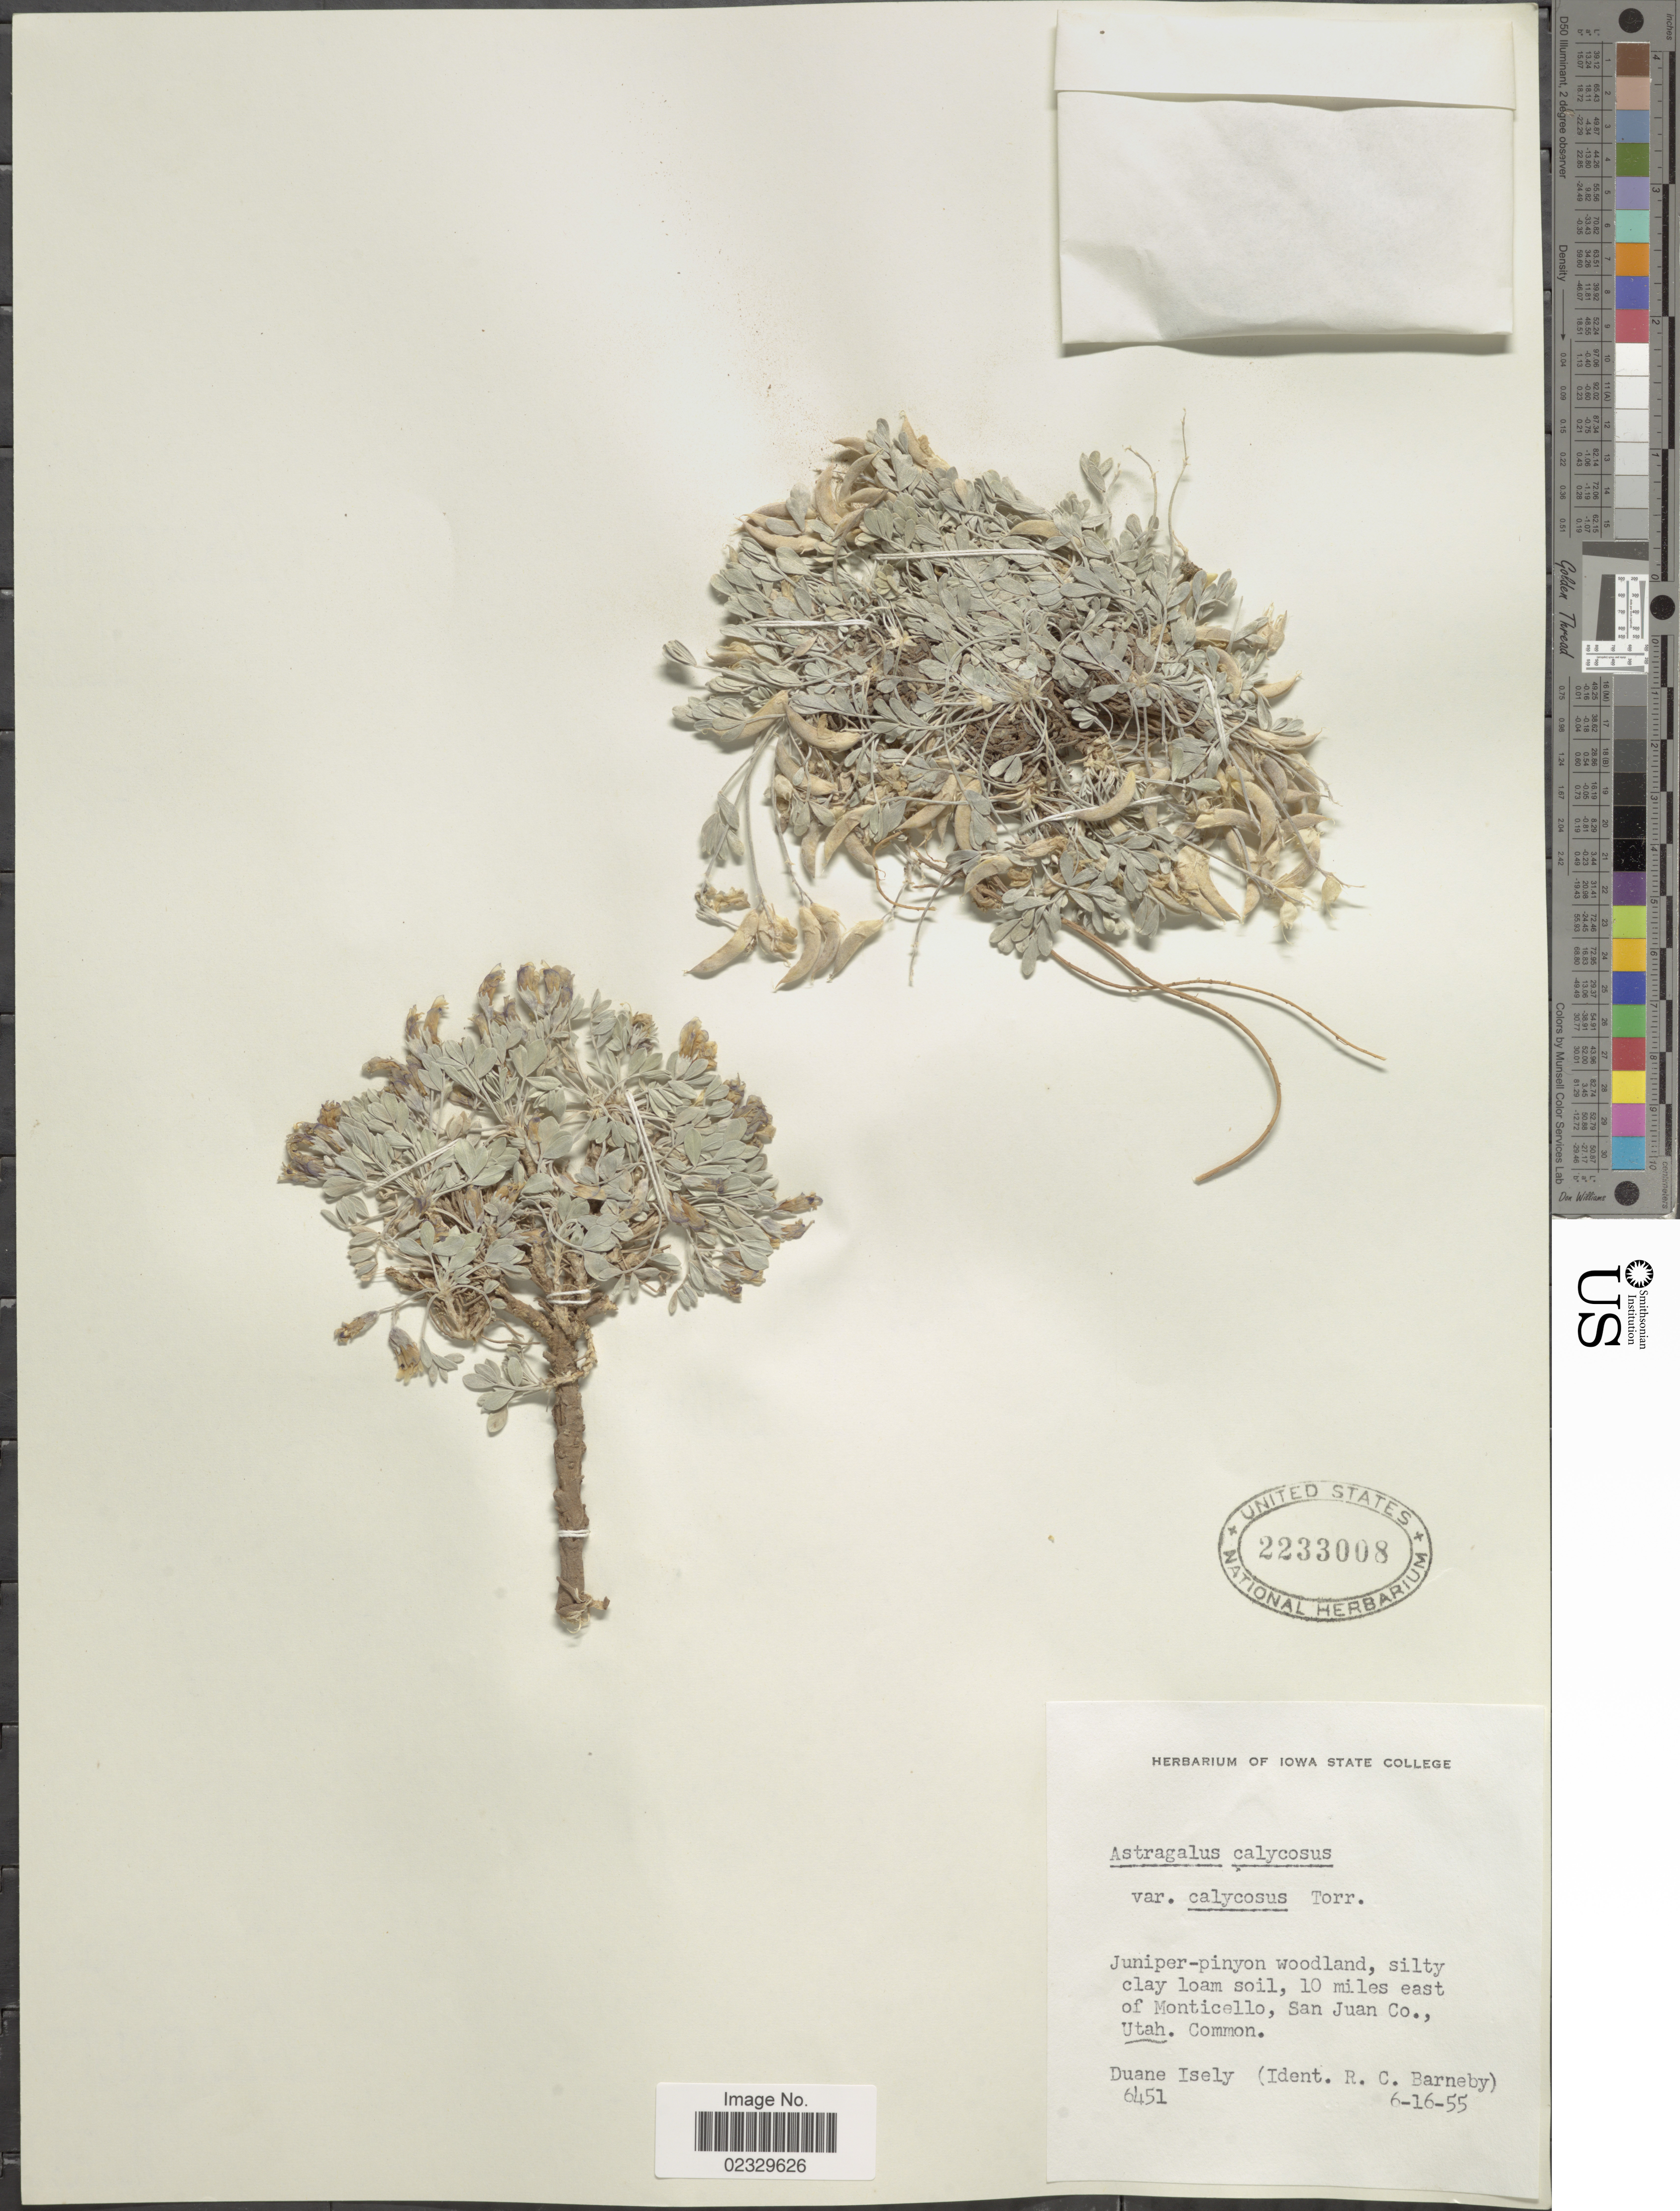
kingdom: Plantae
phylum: Tracheophyta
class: Magnoliopsida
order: Fabales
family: Fabaceae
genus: Astragalus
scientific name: Astragalus calycosus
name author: Torr. ex S. Watson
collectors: D. Isely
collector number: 6451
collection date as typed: Transcribed d/m/y: 16/6/55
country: United States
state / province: Utah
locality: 10 miles east of Monticello, San Juan Co.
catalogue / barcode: US 2233008